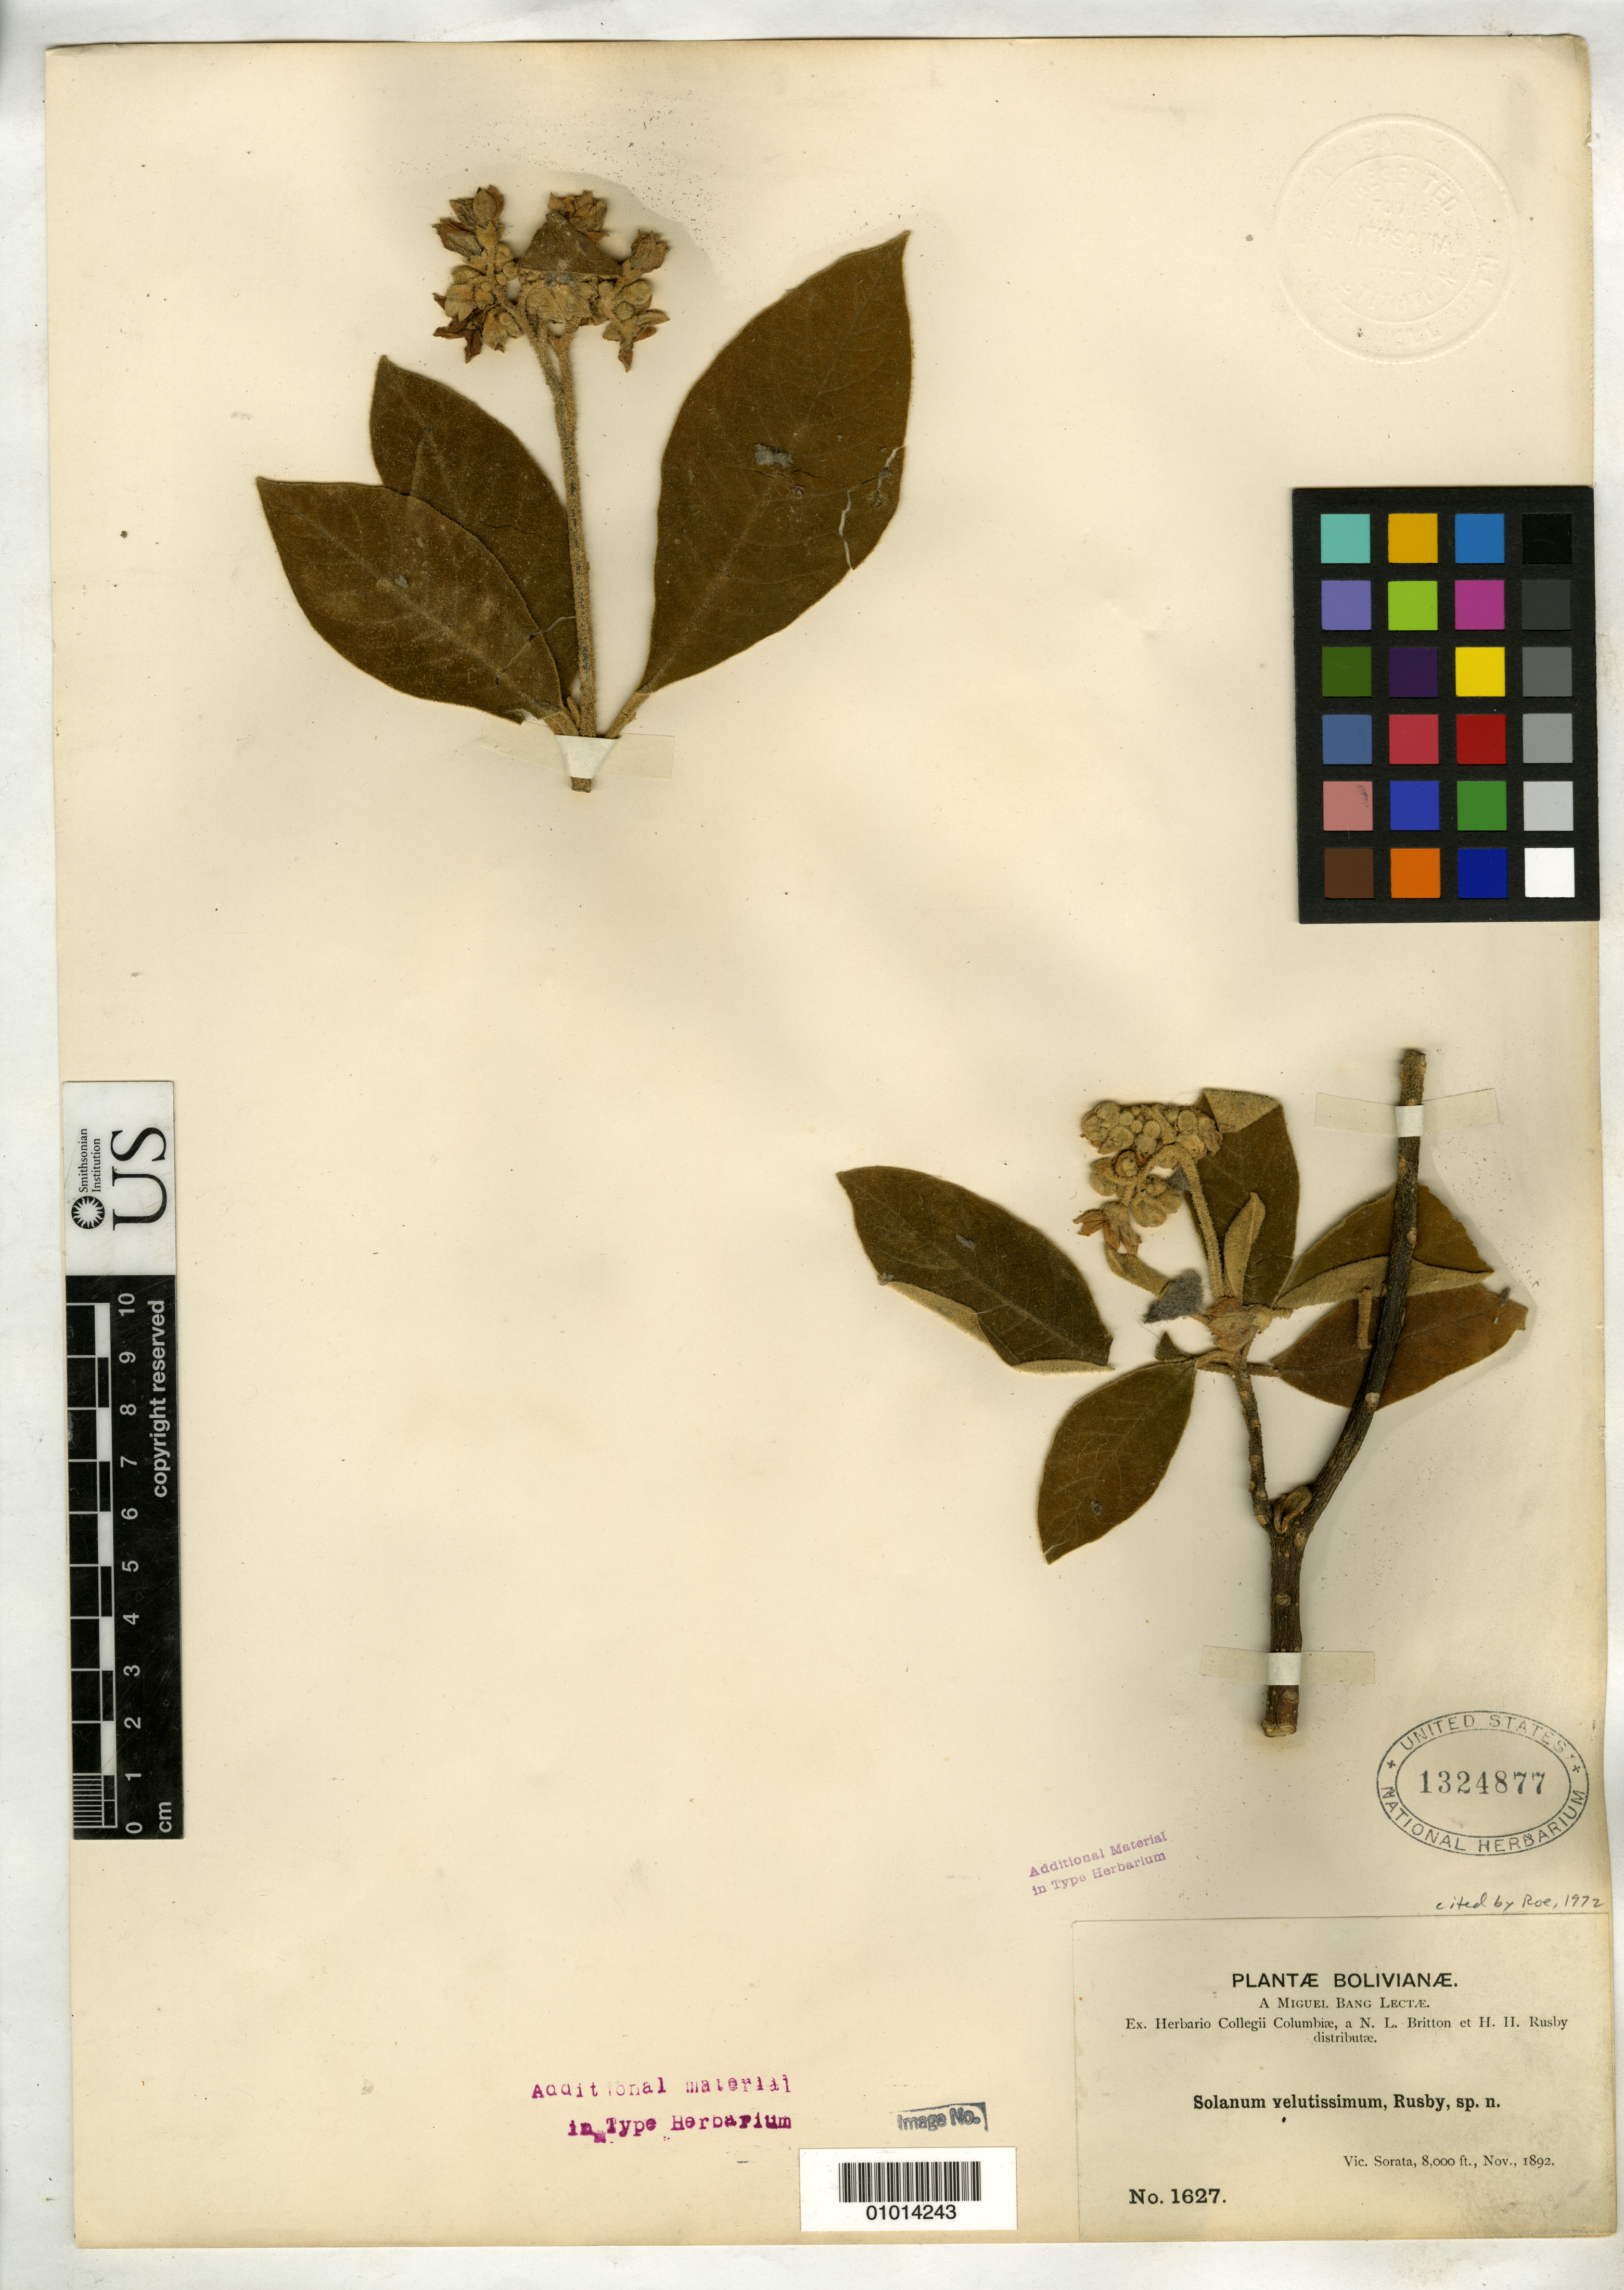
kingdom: Plantae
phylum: Tracheophyta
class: Magnoliopsida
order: Solanales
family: Solanaceae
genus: Solanum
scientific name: Solanum velutissimum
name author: Rusby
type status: Isotype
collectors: M. Bang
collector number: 1627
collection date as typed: Nov 1892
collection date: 1892-11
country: Bolivia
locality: Vic. Sorata.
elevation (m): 2438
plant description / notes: Specimen ex John Donnell Smith herbarium.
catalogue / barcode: US 1324877